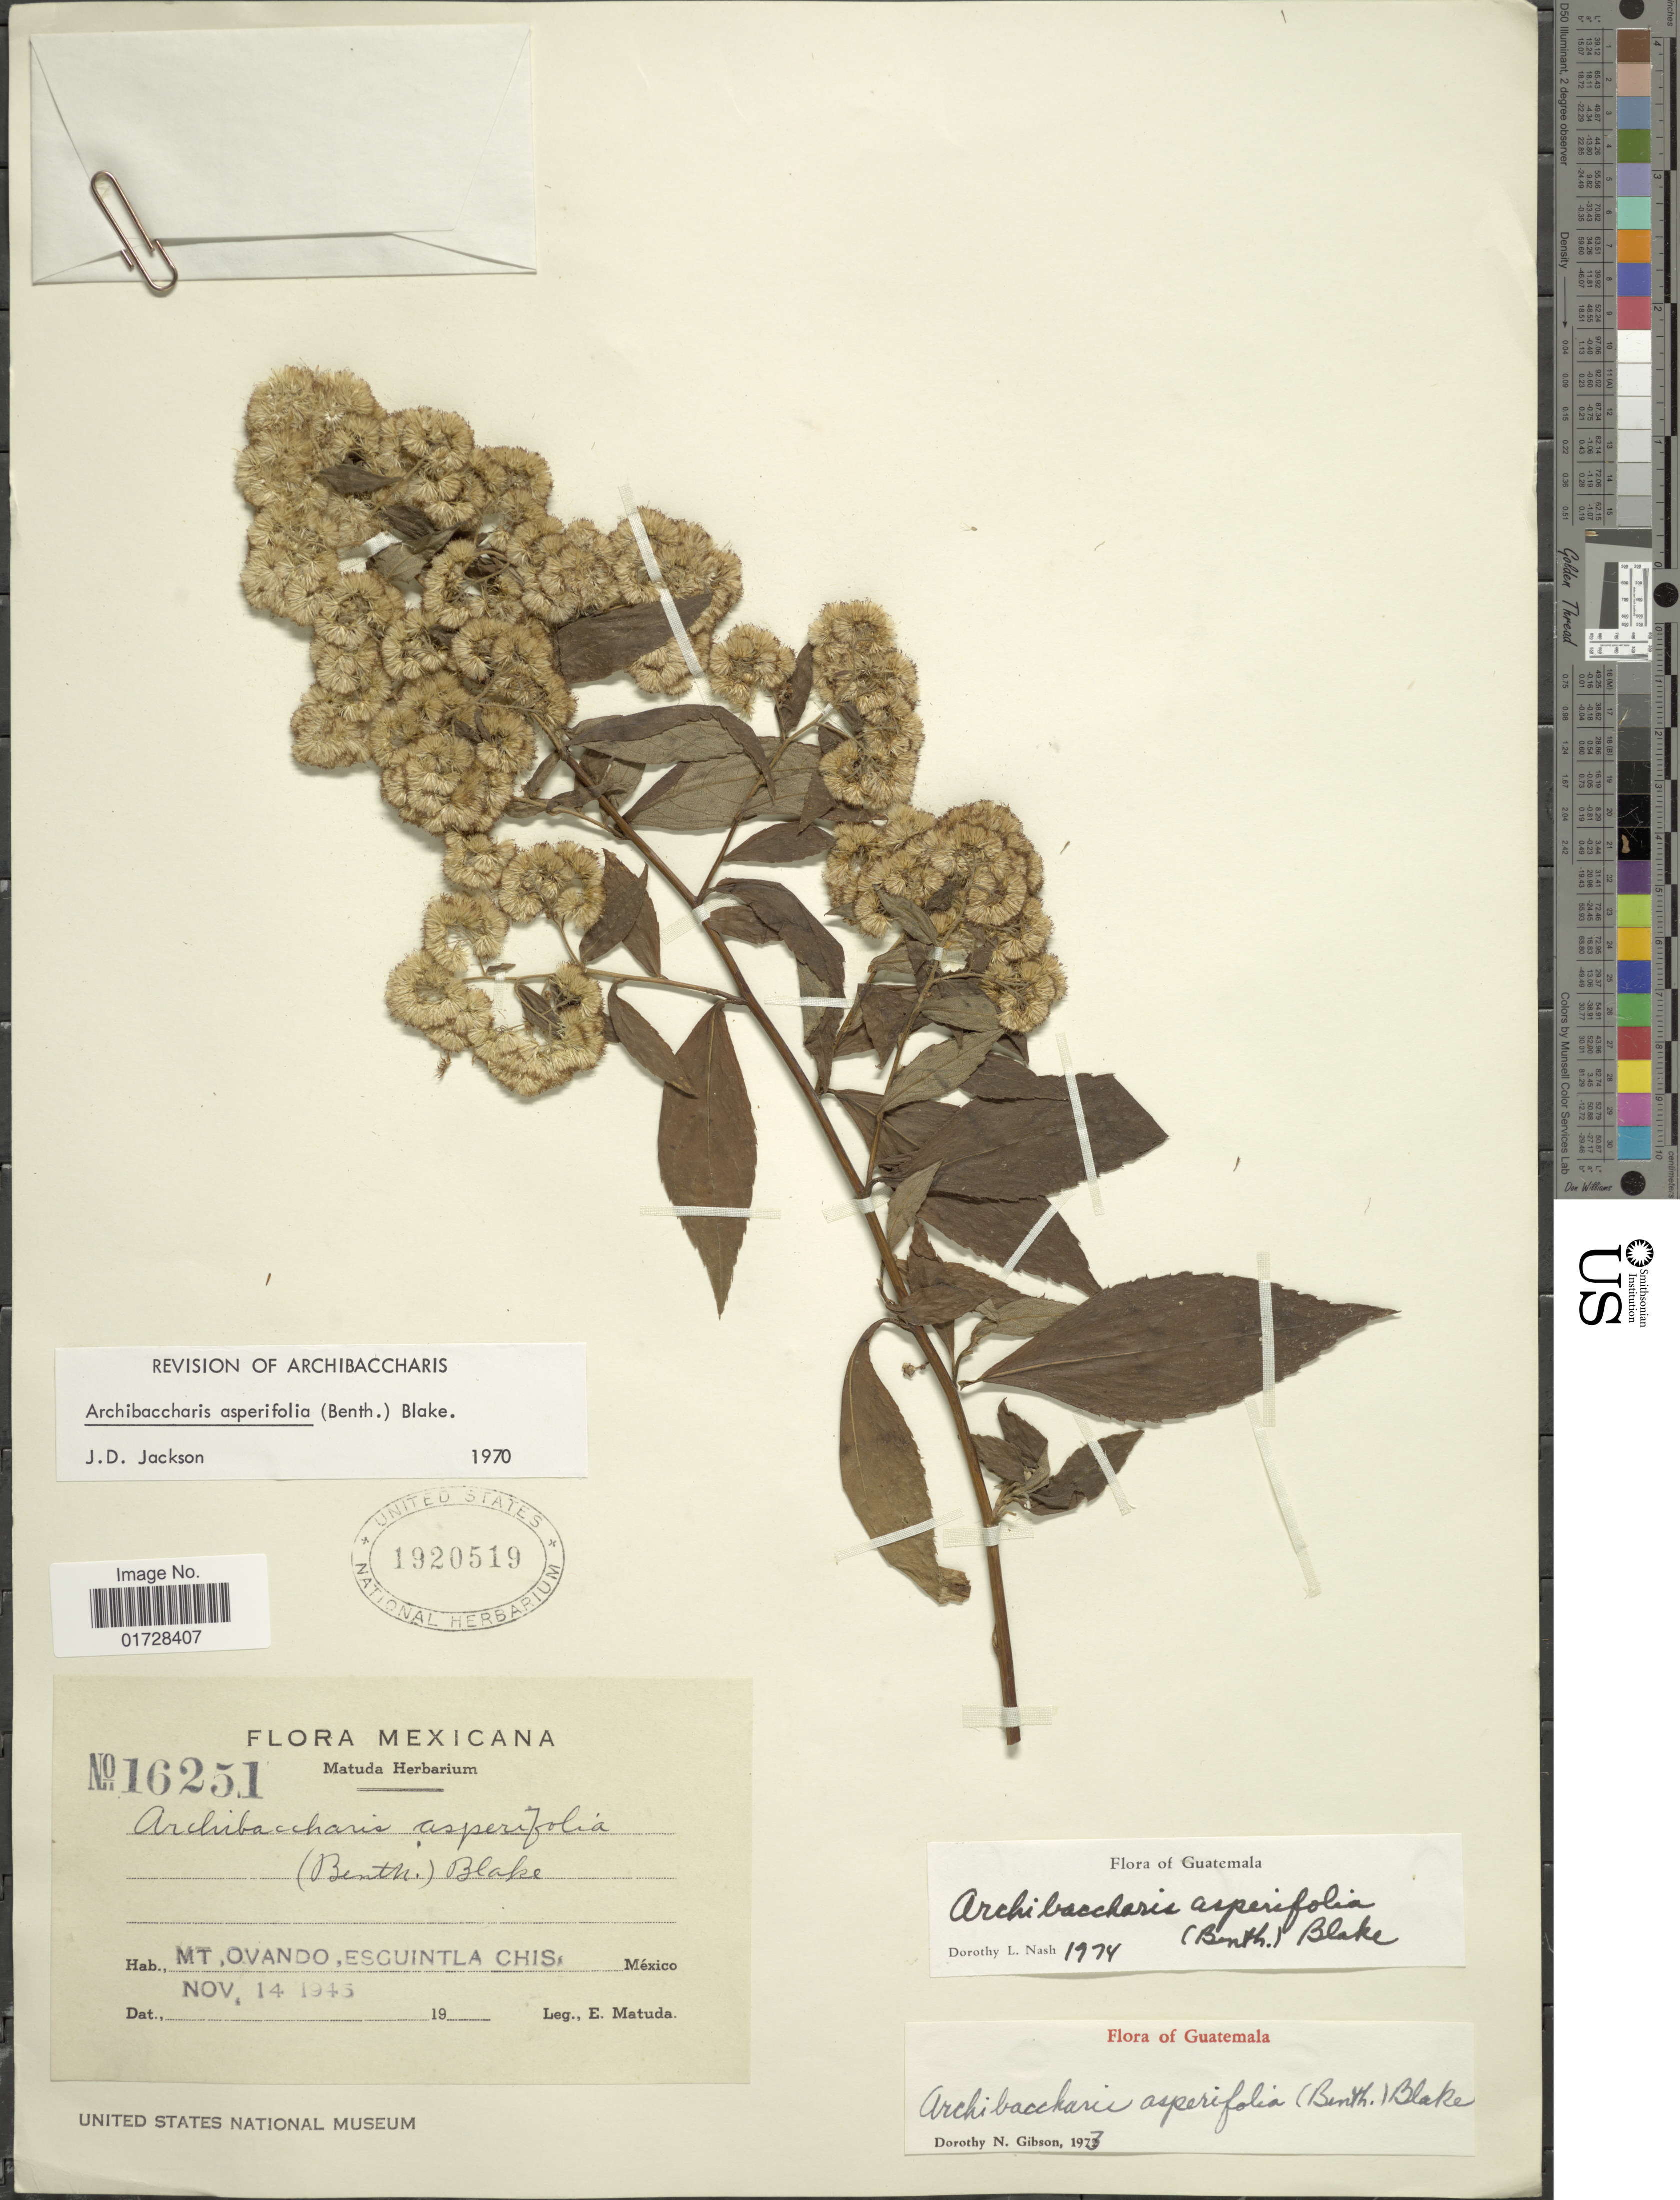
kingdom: Plantae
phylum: Tracheophyta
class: Magnoliopsida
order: Asterales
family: Asteraceae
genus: Archibaccharis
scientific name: Archibaccharis asperifolia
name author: (Benth.) S.F. Blake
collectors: E. Matuda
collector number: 16251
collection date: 1945-11-14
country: Mexico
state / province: Chiapas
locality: Mt. Ovando, Escuintla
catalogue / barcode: US 1920519